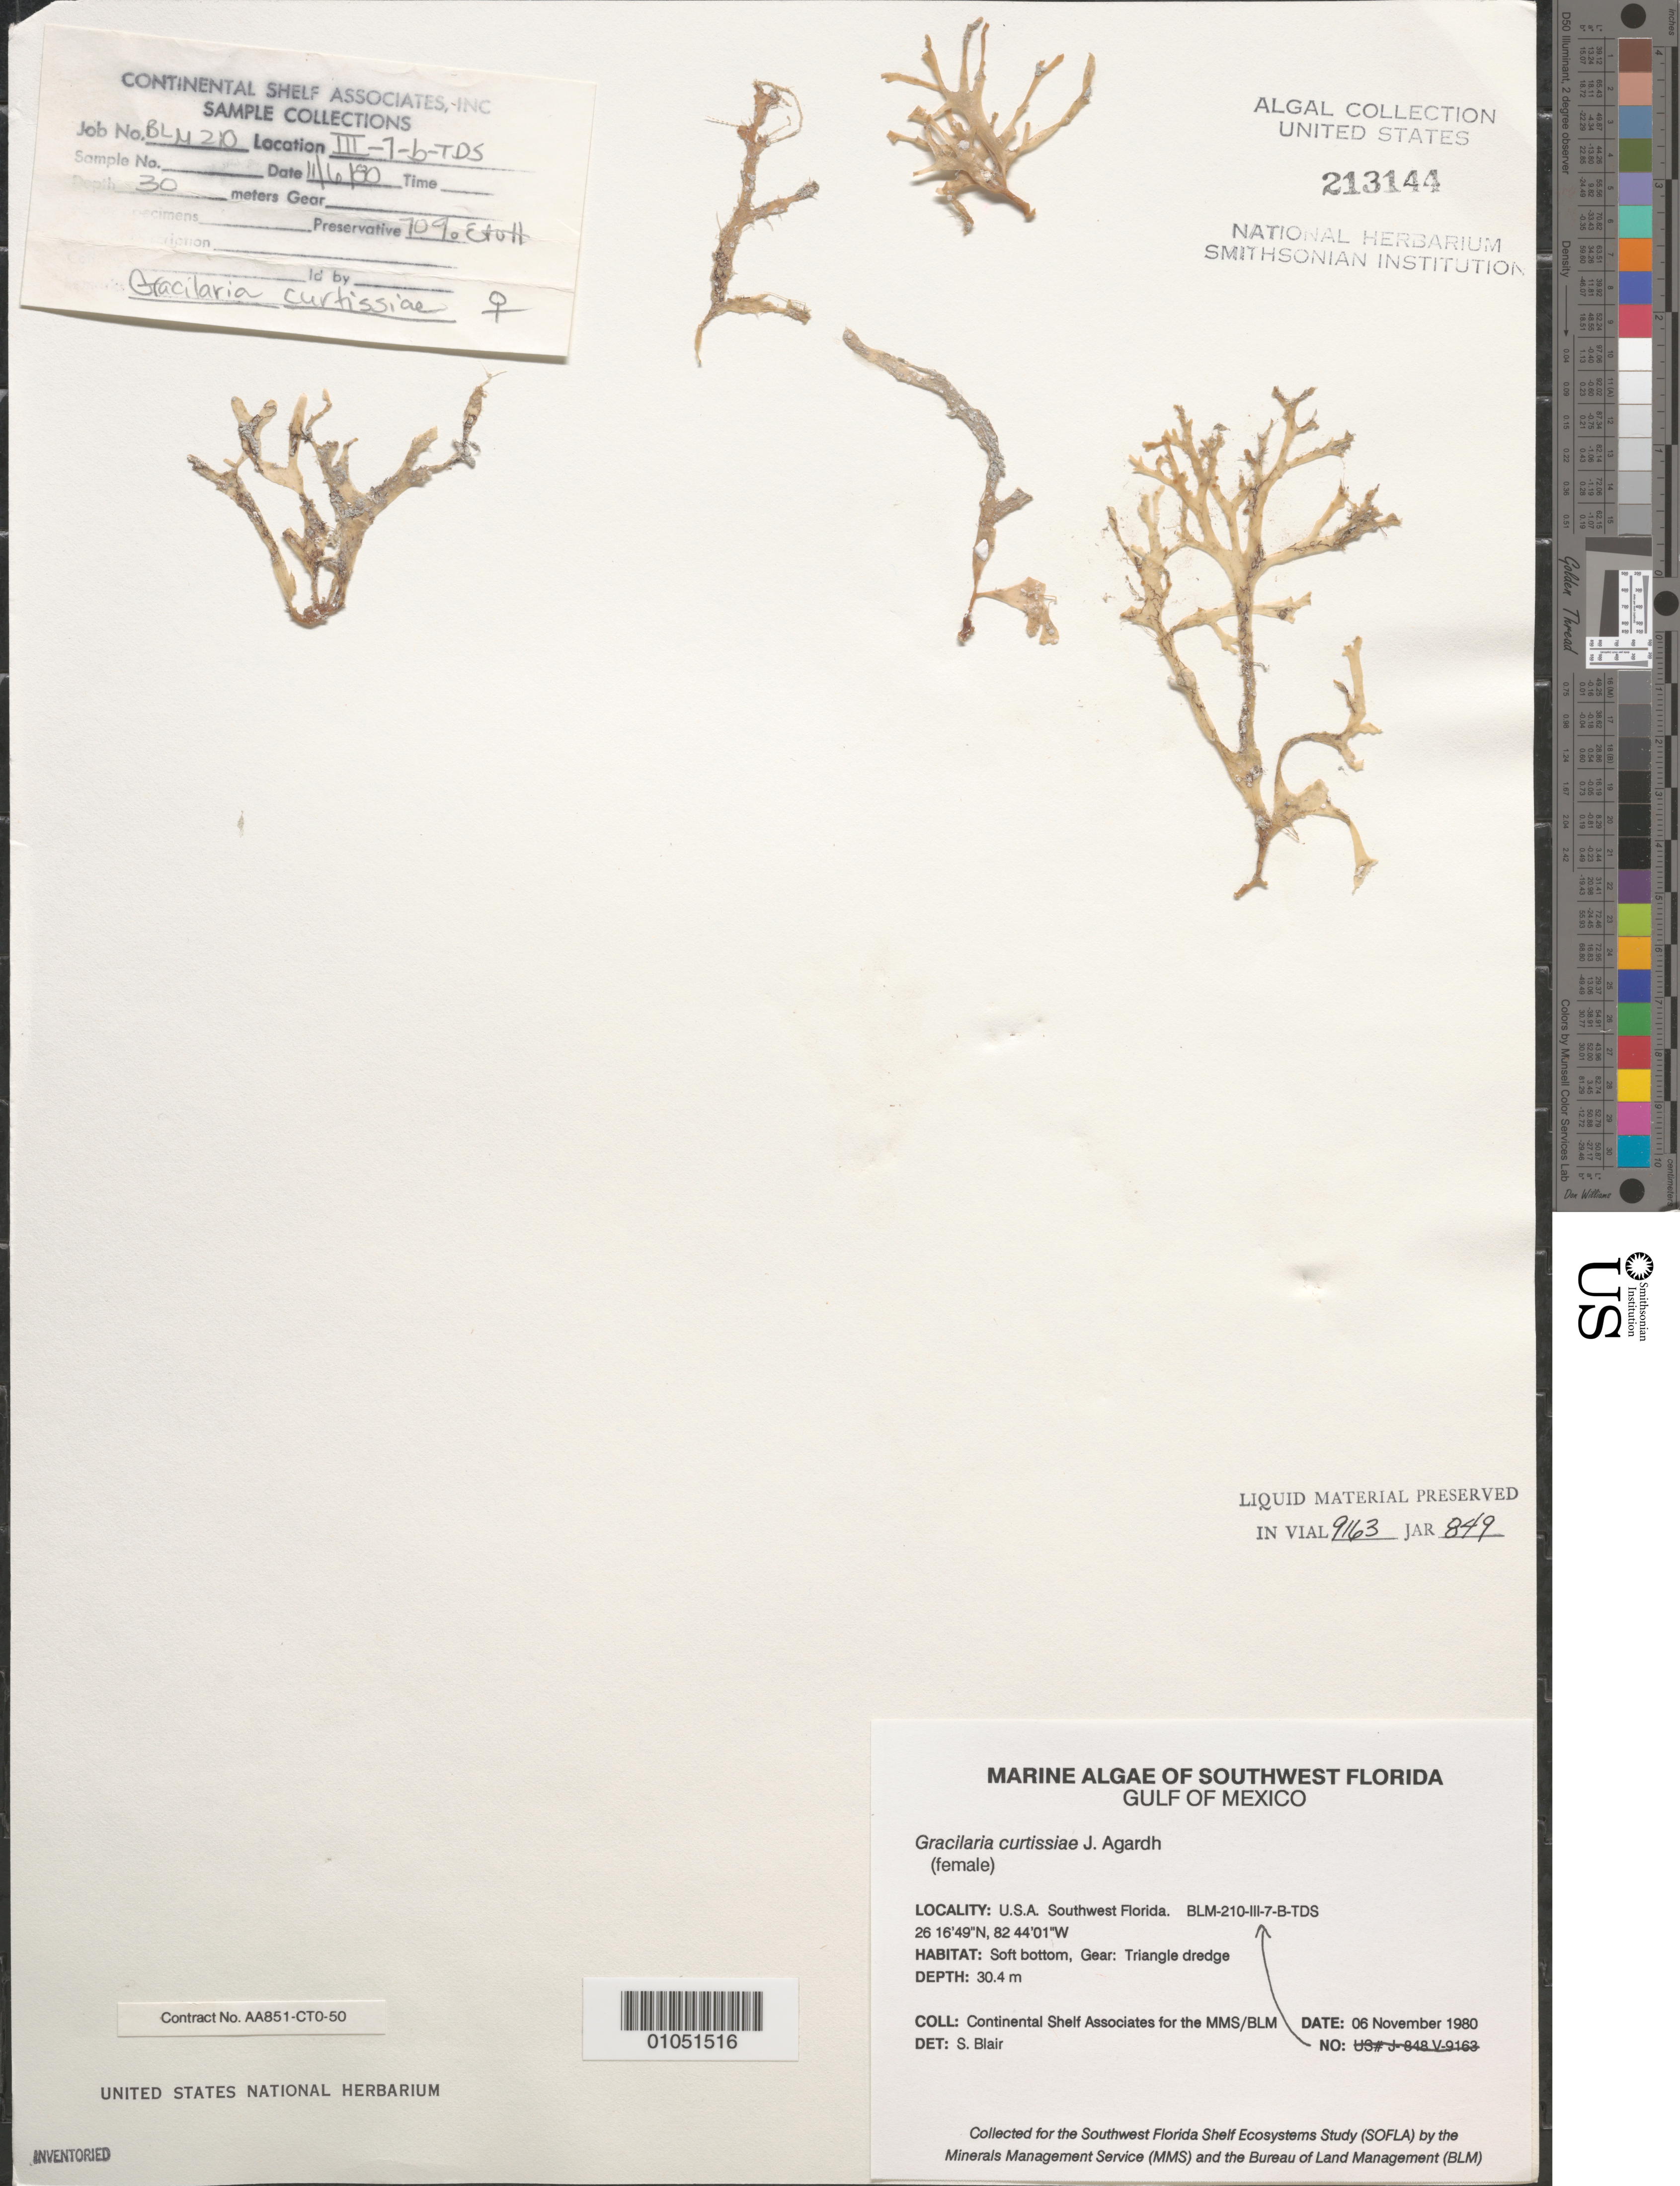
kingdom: Plantae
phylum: Rhodophyta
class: Florideophyceae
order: Gracilariales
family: Gracilariaceae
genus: Gracilaria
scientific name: Gracilaria curtissiae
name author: J. Agardh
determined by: Blair, S. M.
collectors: Continental Shelf Associates for the MMS/BLM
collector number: BLM-210-III-7-B-TDS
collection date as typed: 06 Nov 1980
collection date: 1980-11-06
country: United States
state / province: Florida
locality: Gulf of Mexico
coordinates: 26 16'49"N, 82 44'01"W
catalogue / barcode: US 213144